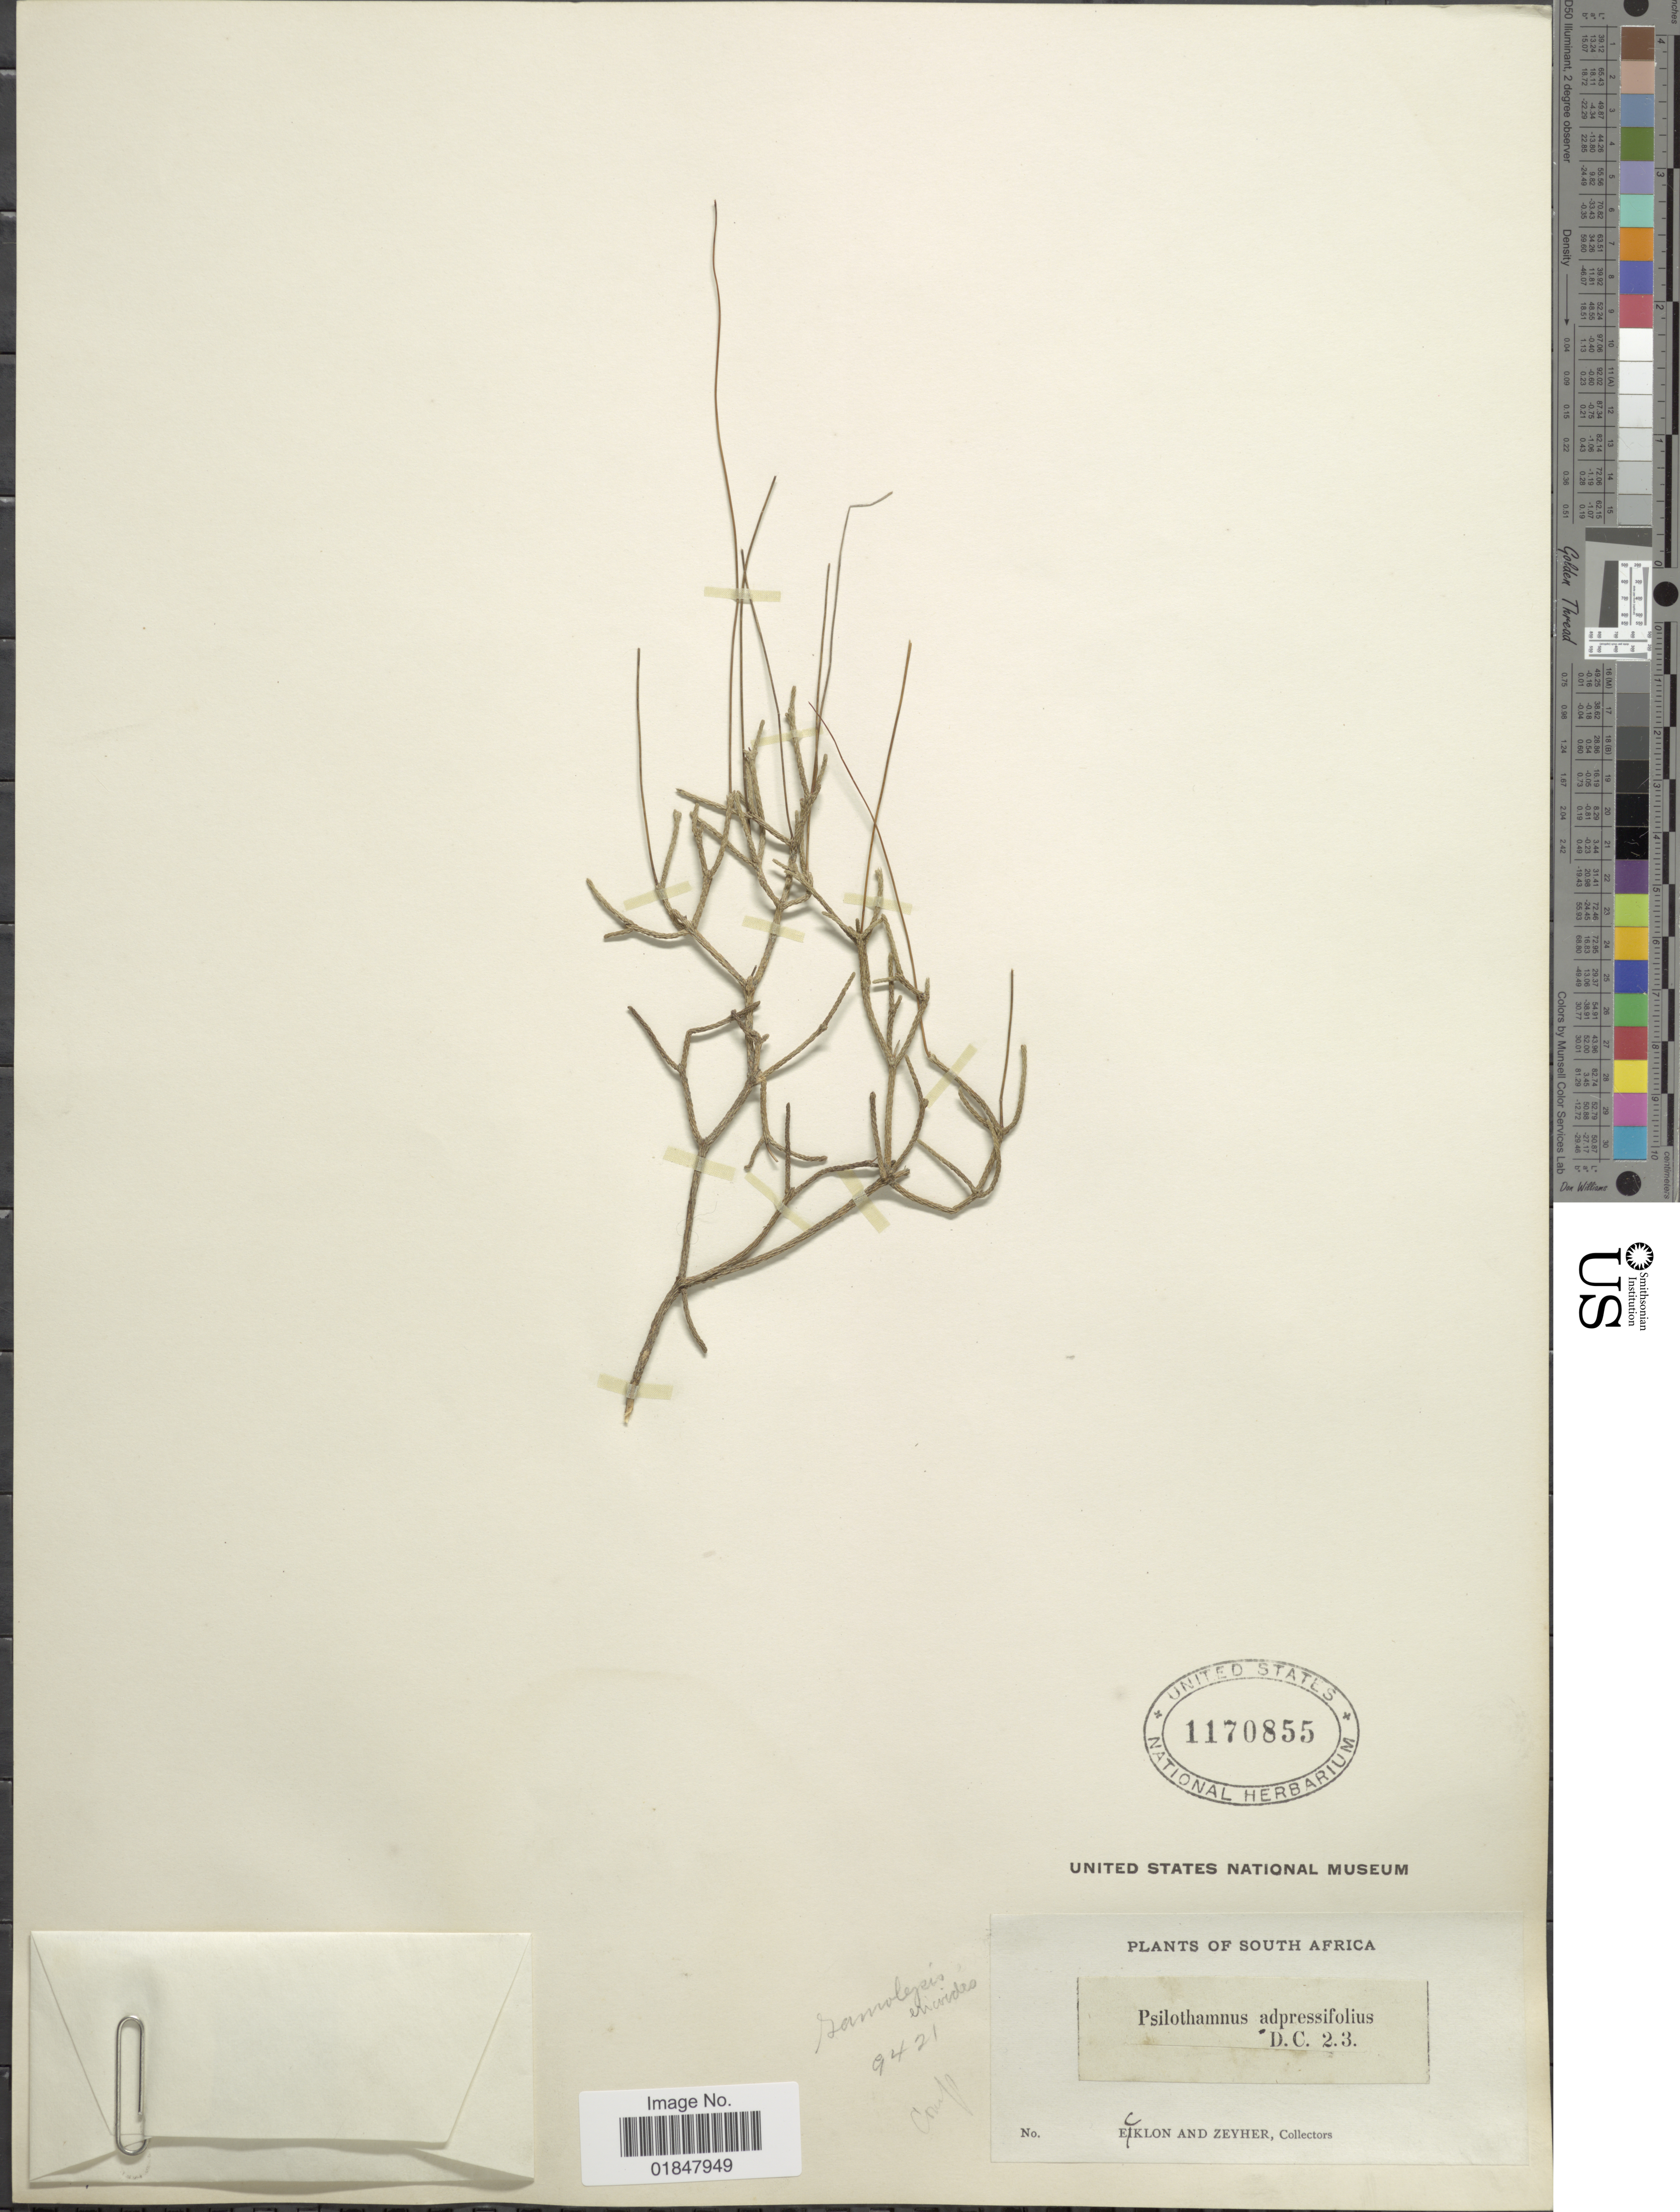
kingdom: Plantae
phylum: Tracheophyta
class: Magnoliopsida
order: Asterales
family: Asteraceae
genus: Steirodiscus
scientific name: Steirodiscus adpressifolius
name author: DC.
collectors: -. Ecklon & -. Zeyher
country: South Africa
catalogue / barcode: US 1170855